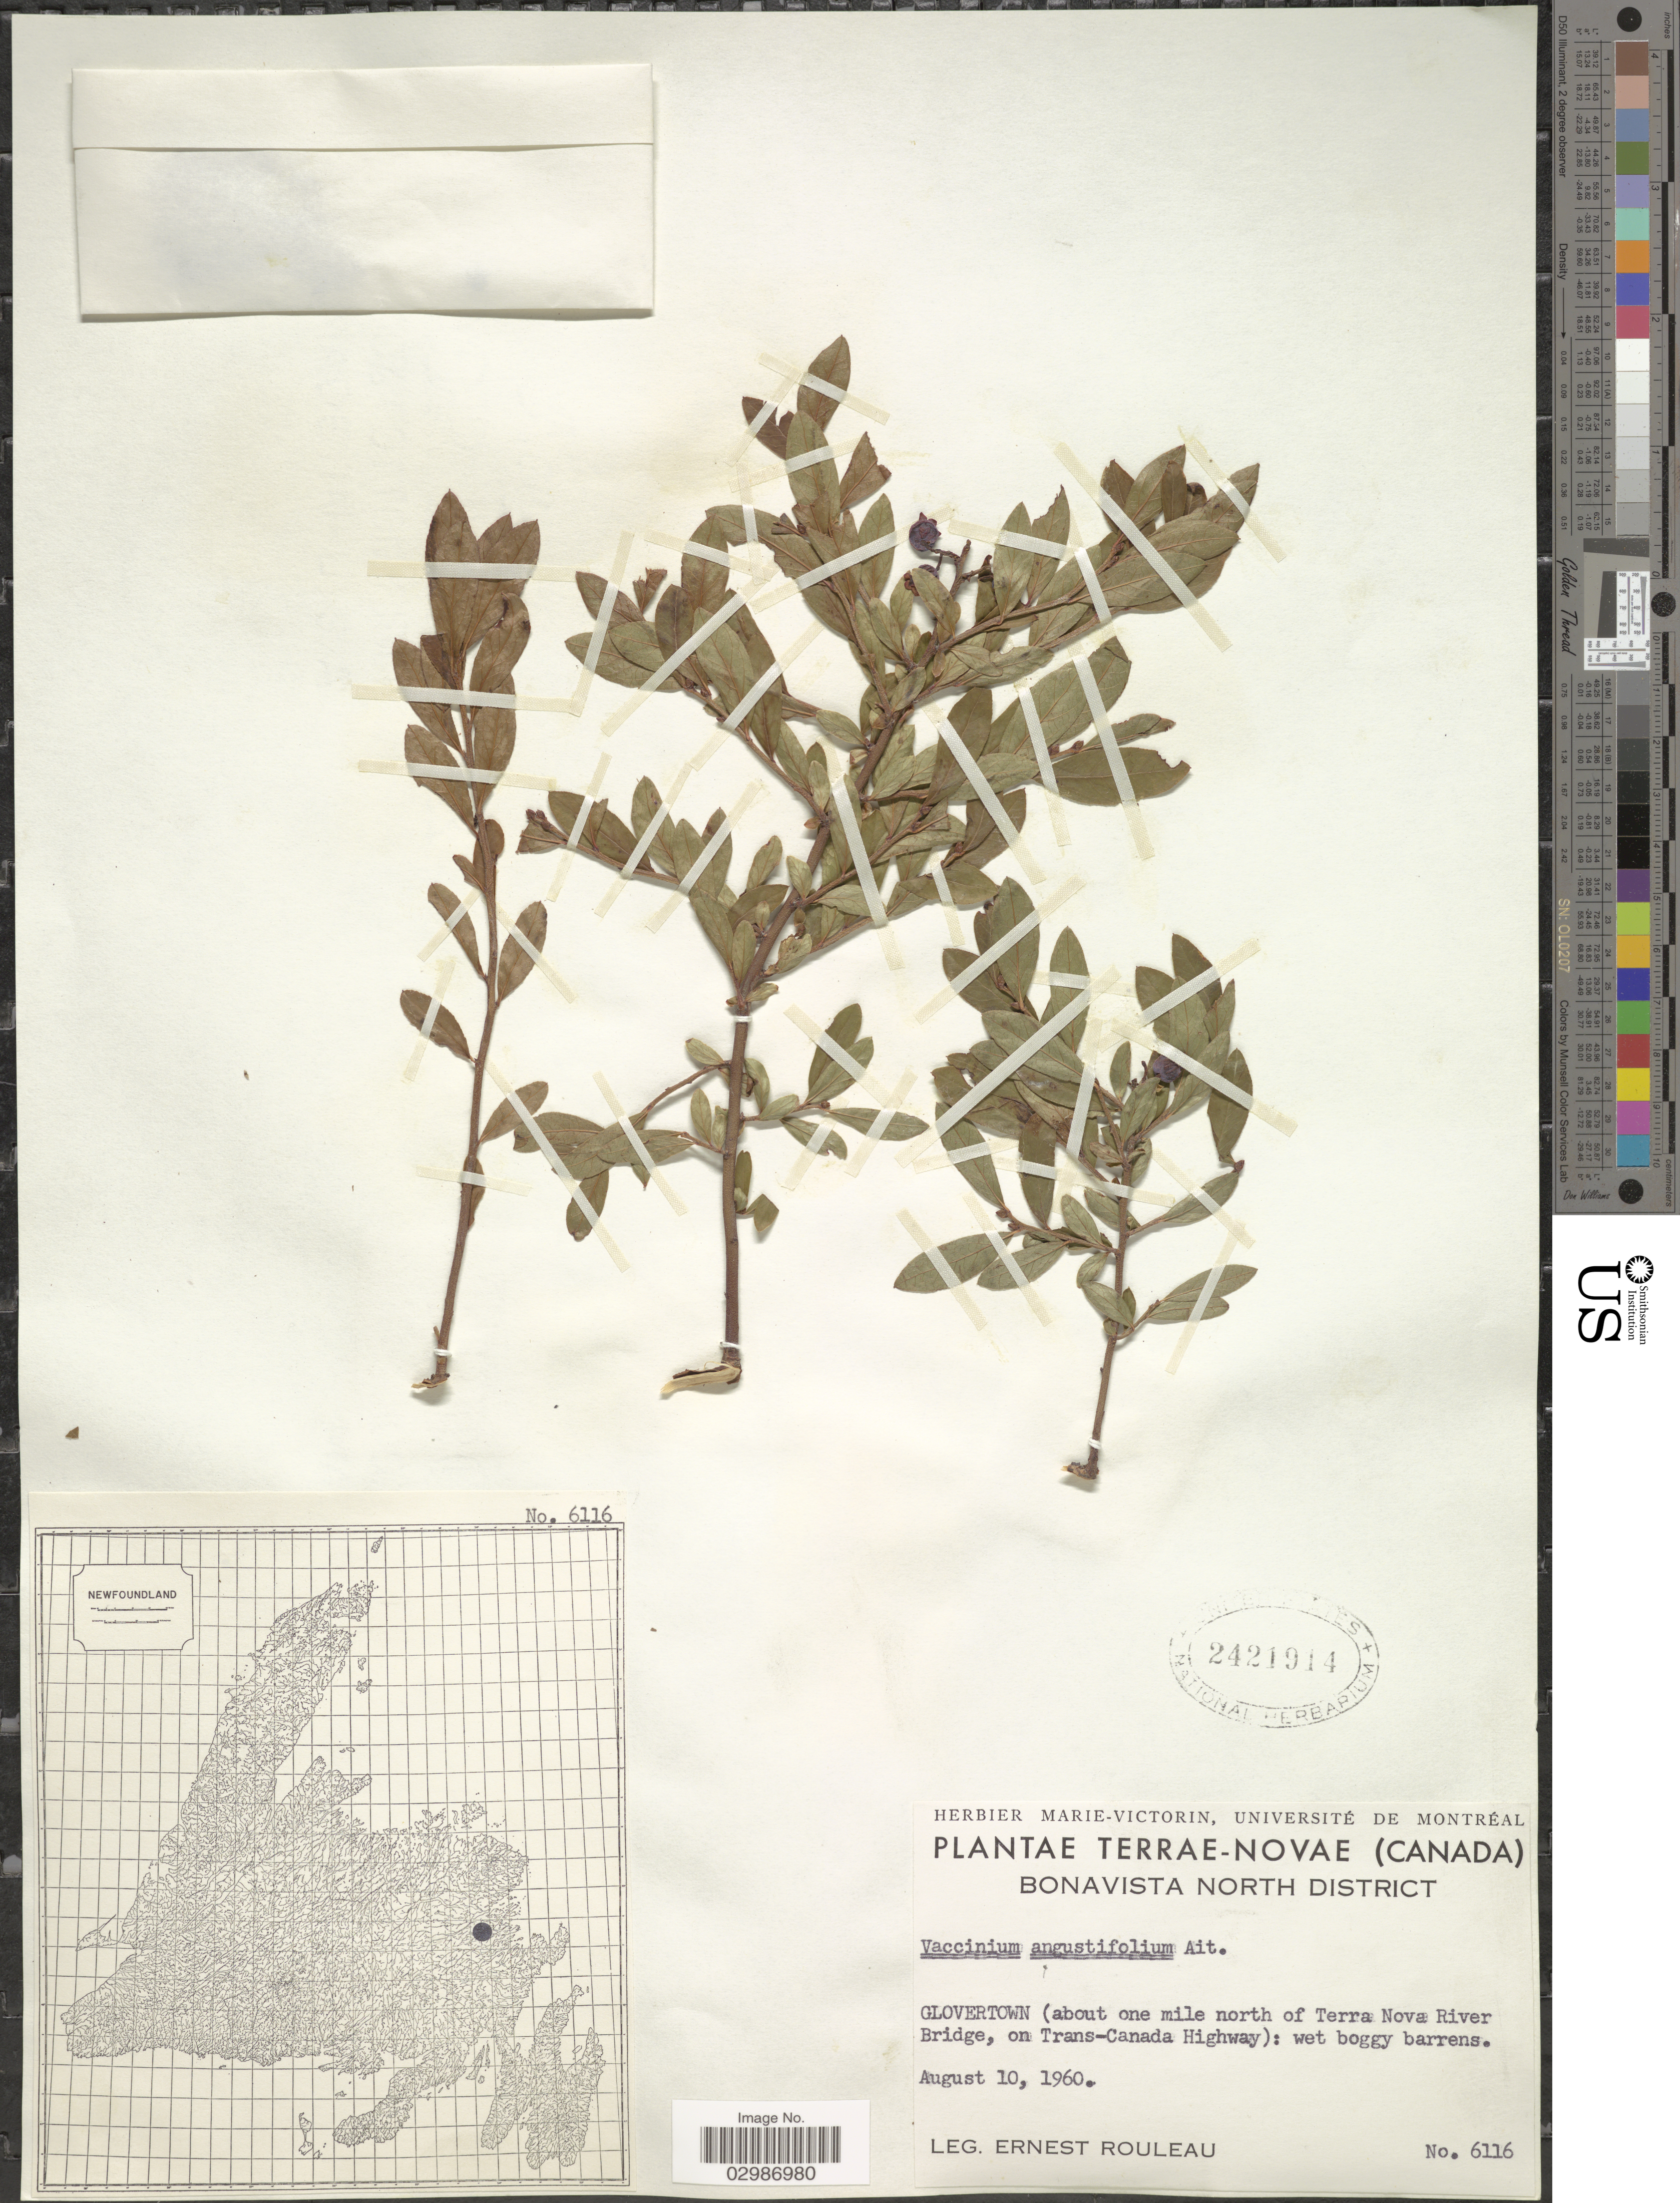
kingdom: Plantae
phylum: Tracheophyta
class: Magnoliopsida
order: Ericales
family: Ericaceae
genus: Vaccinium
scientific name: Vaccinium angustifolium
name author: Aiton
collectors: J. Rouleau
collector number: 6116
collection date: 1960-08-10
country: Canada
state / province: Newfoundland and Labrador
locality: Terrae-Novae, Bonavista North District, Glovertown (about one mile north of Terra Nova River Bridge, on Trans-Canada Highway).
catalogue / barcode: US 2421914